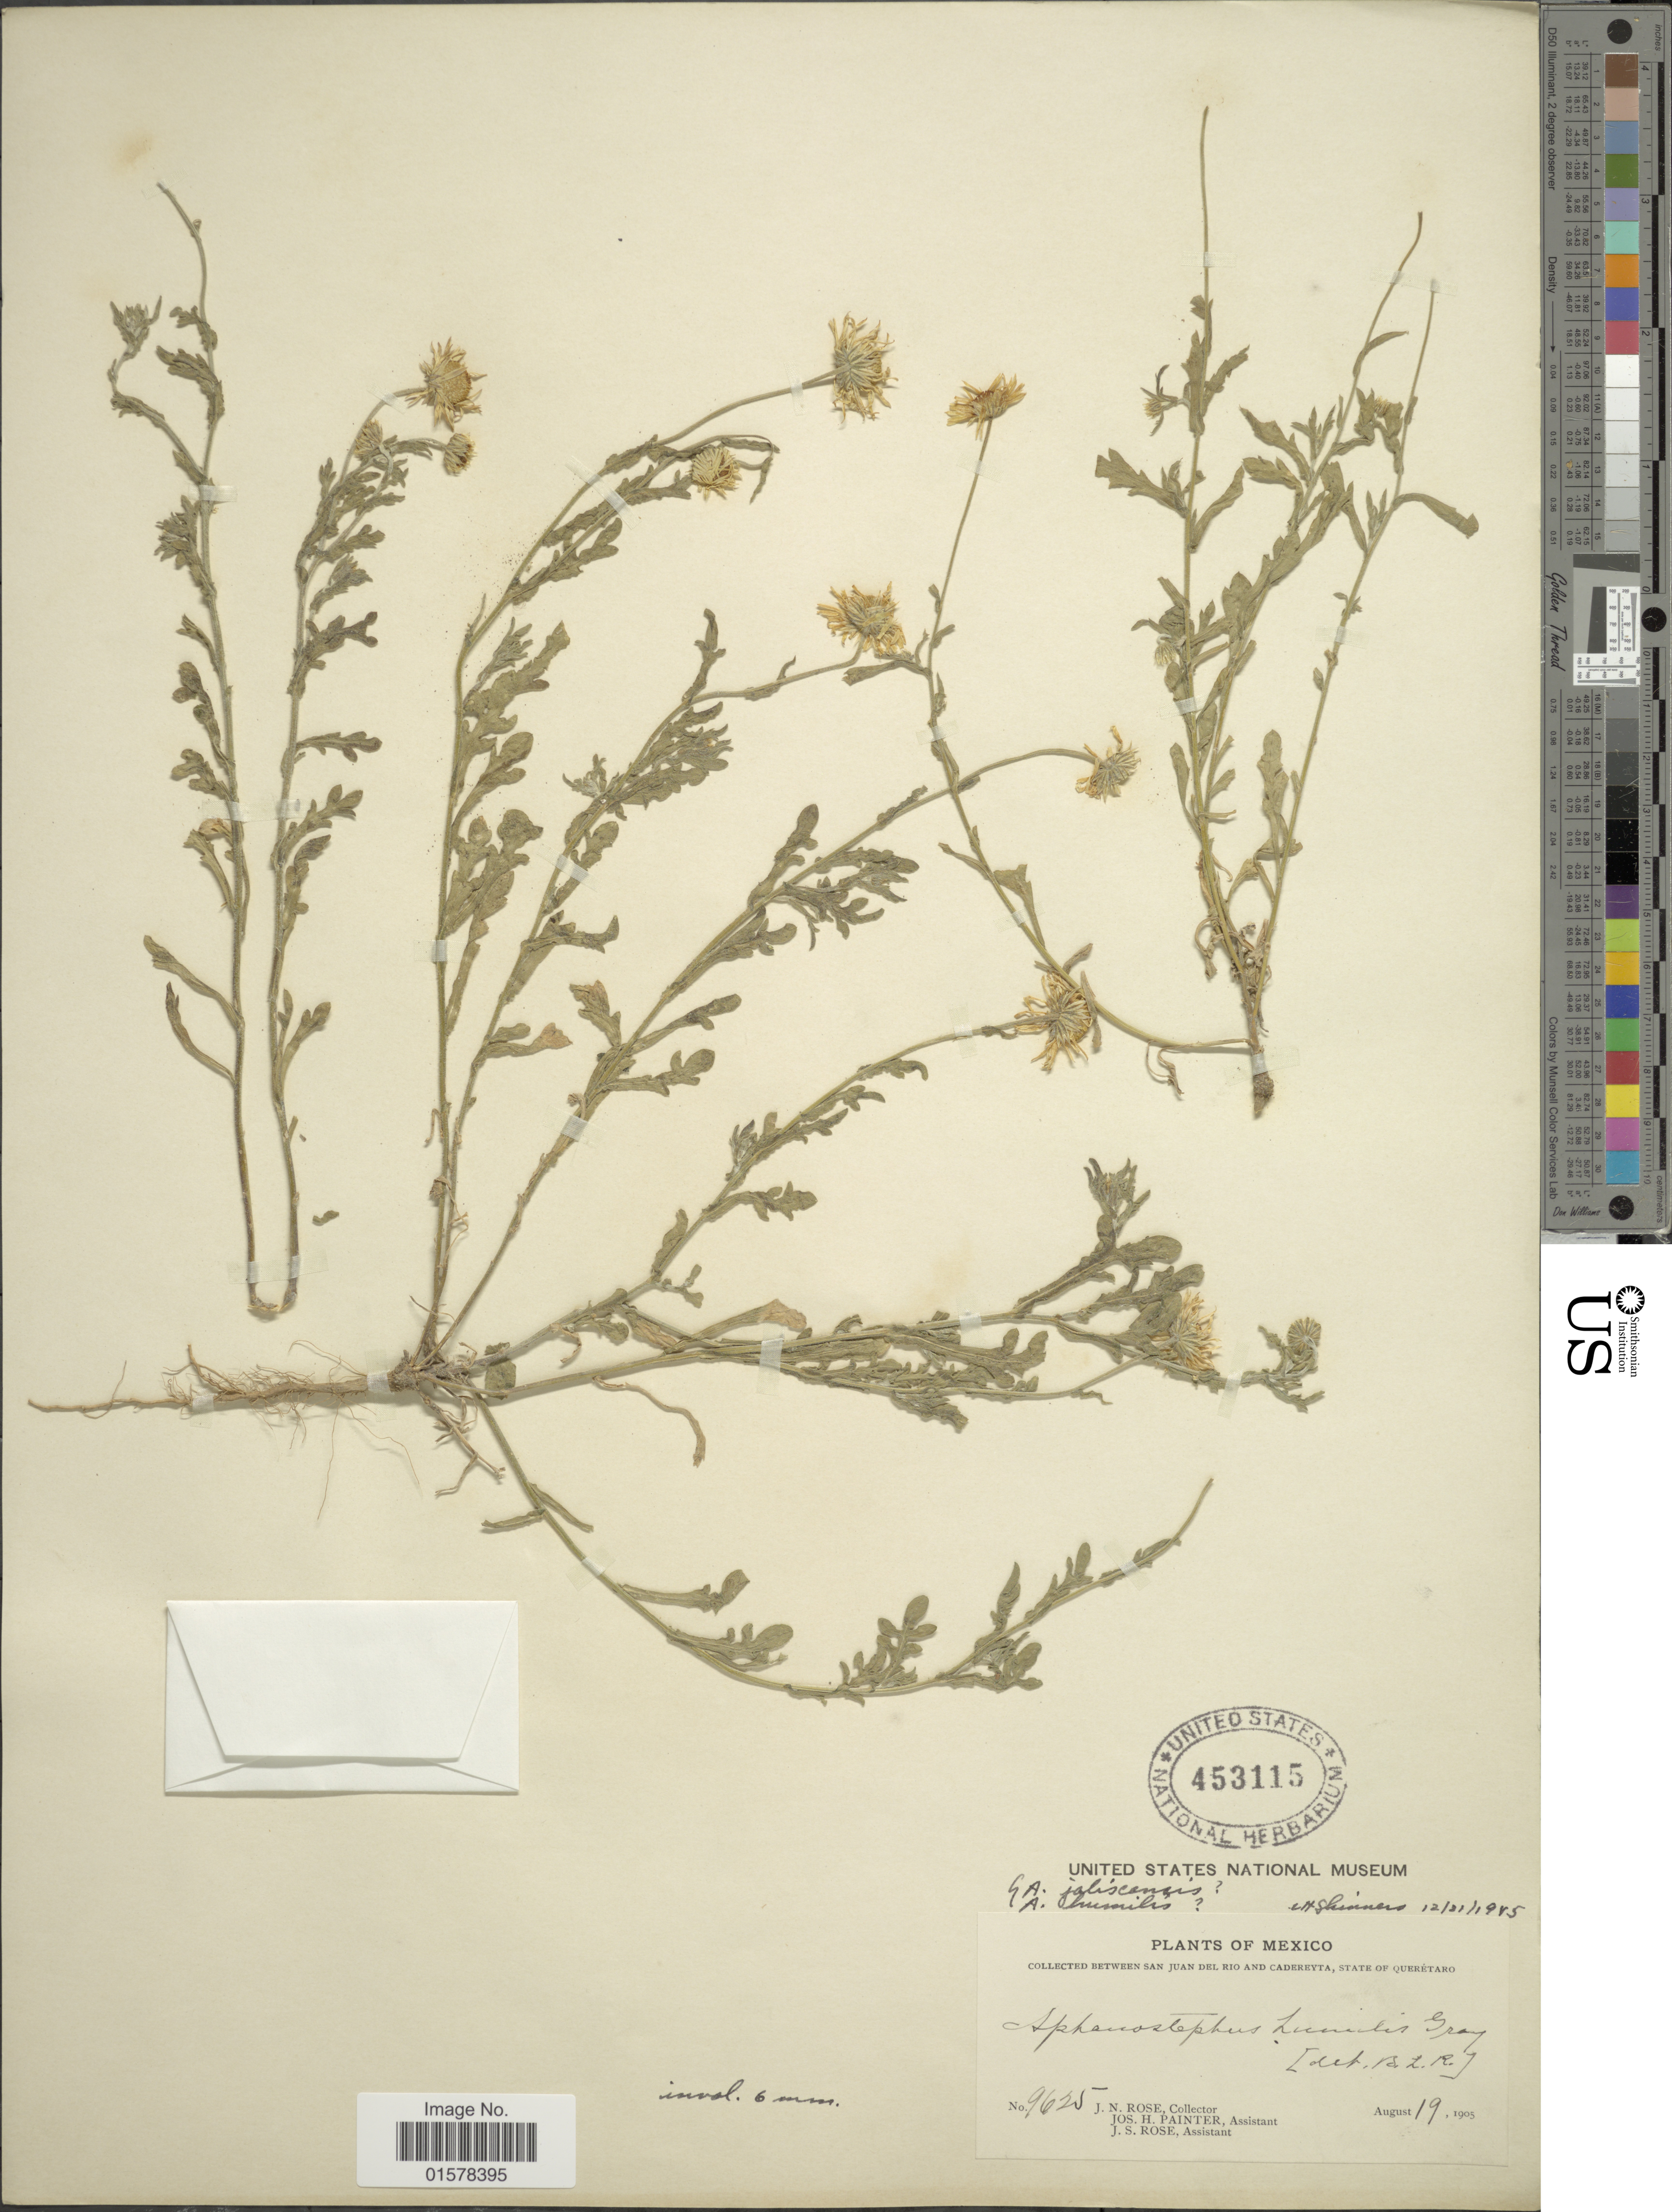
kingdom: Plantae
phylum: Tracheophyta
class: Magnoliopsida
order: Asterales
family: Asteraceae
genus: Aphanostephus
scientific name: Aphanostephus ramosissimus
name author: DC.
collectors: J. N. Rose, J. H. Painter & J. S. Rose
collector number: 9625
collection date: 1905-08-19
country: Mexico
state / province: Querétaro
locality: Mexico. Between San Juan Del Rio and Cadereyta, State of (Querétaro)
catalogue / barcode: US 453115